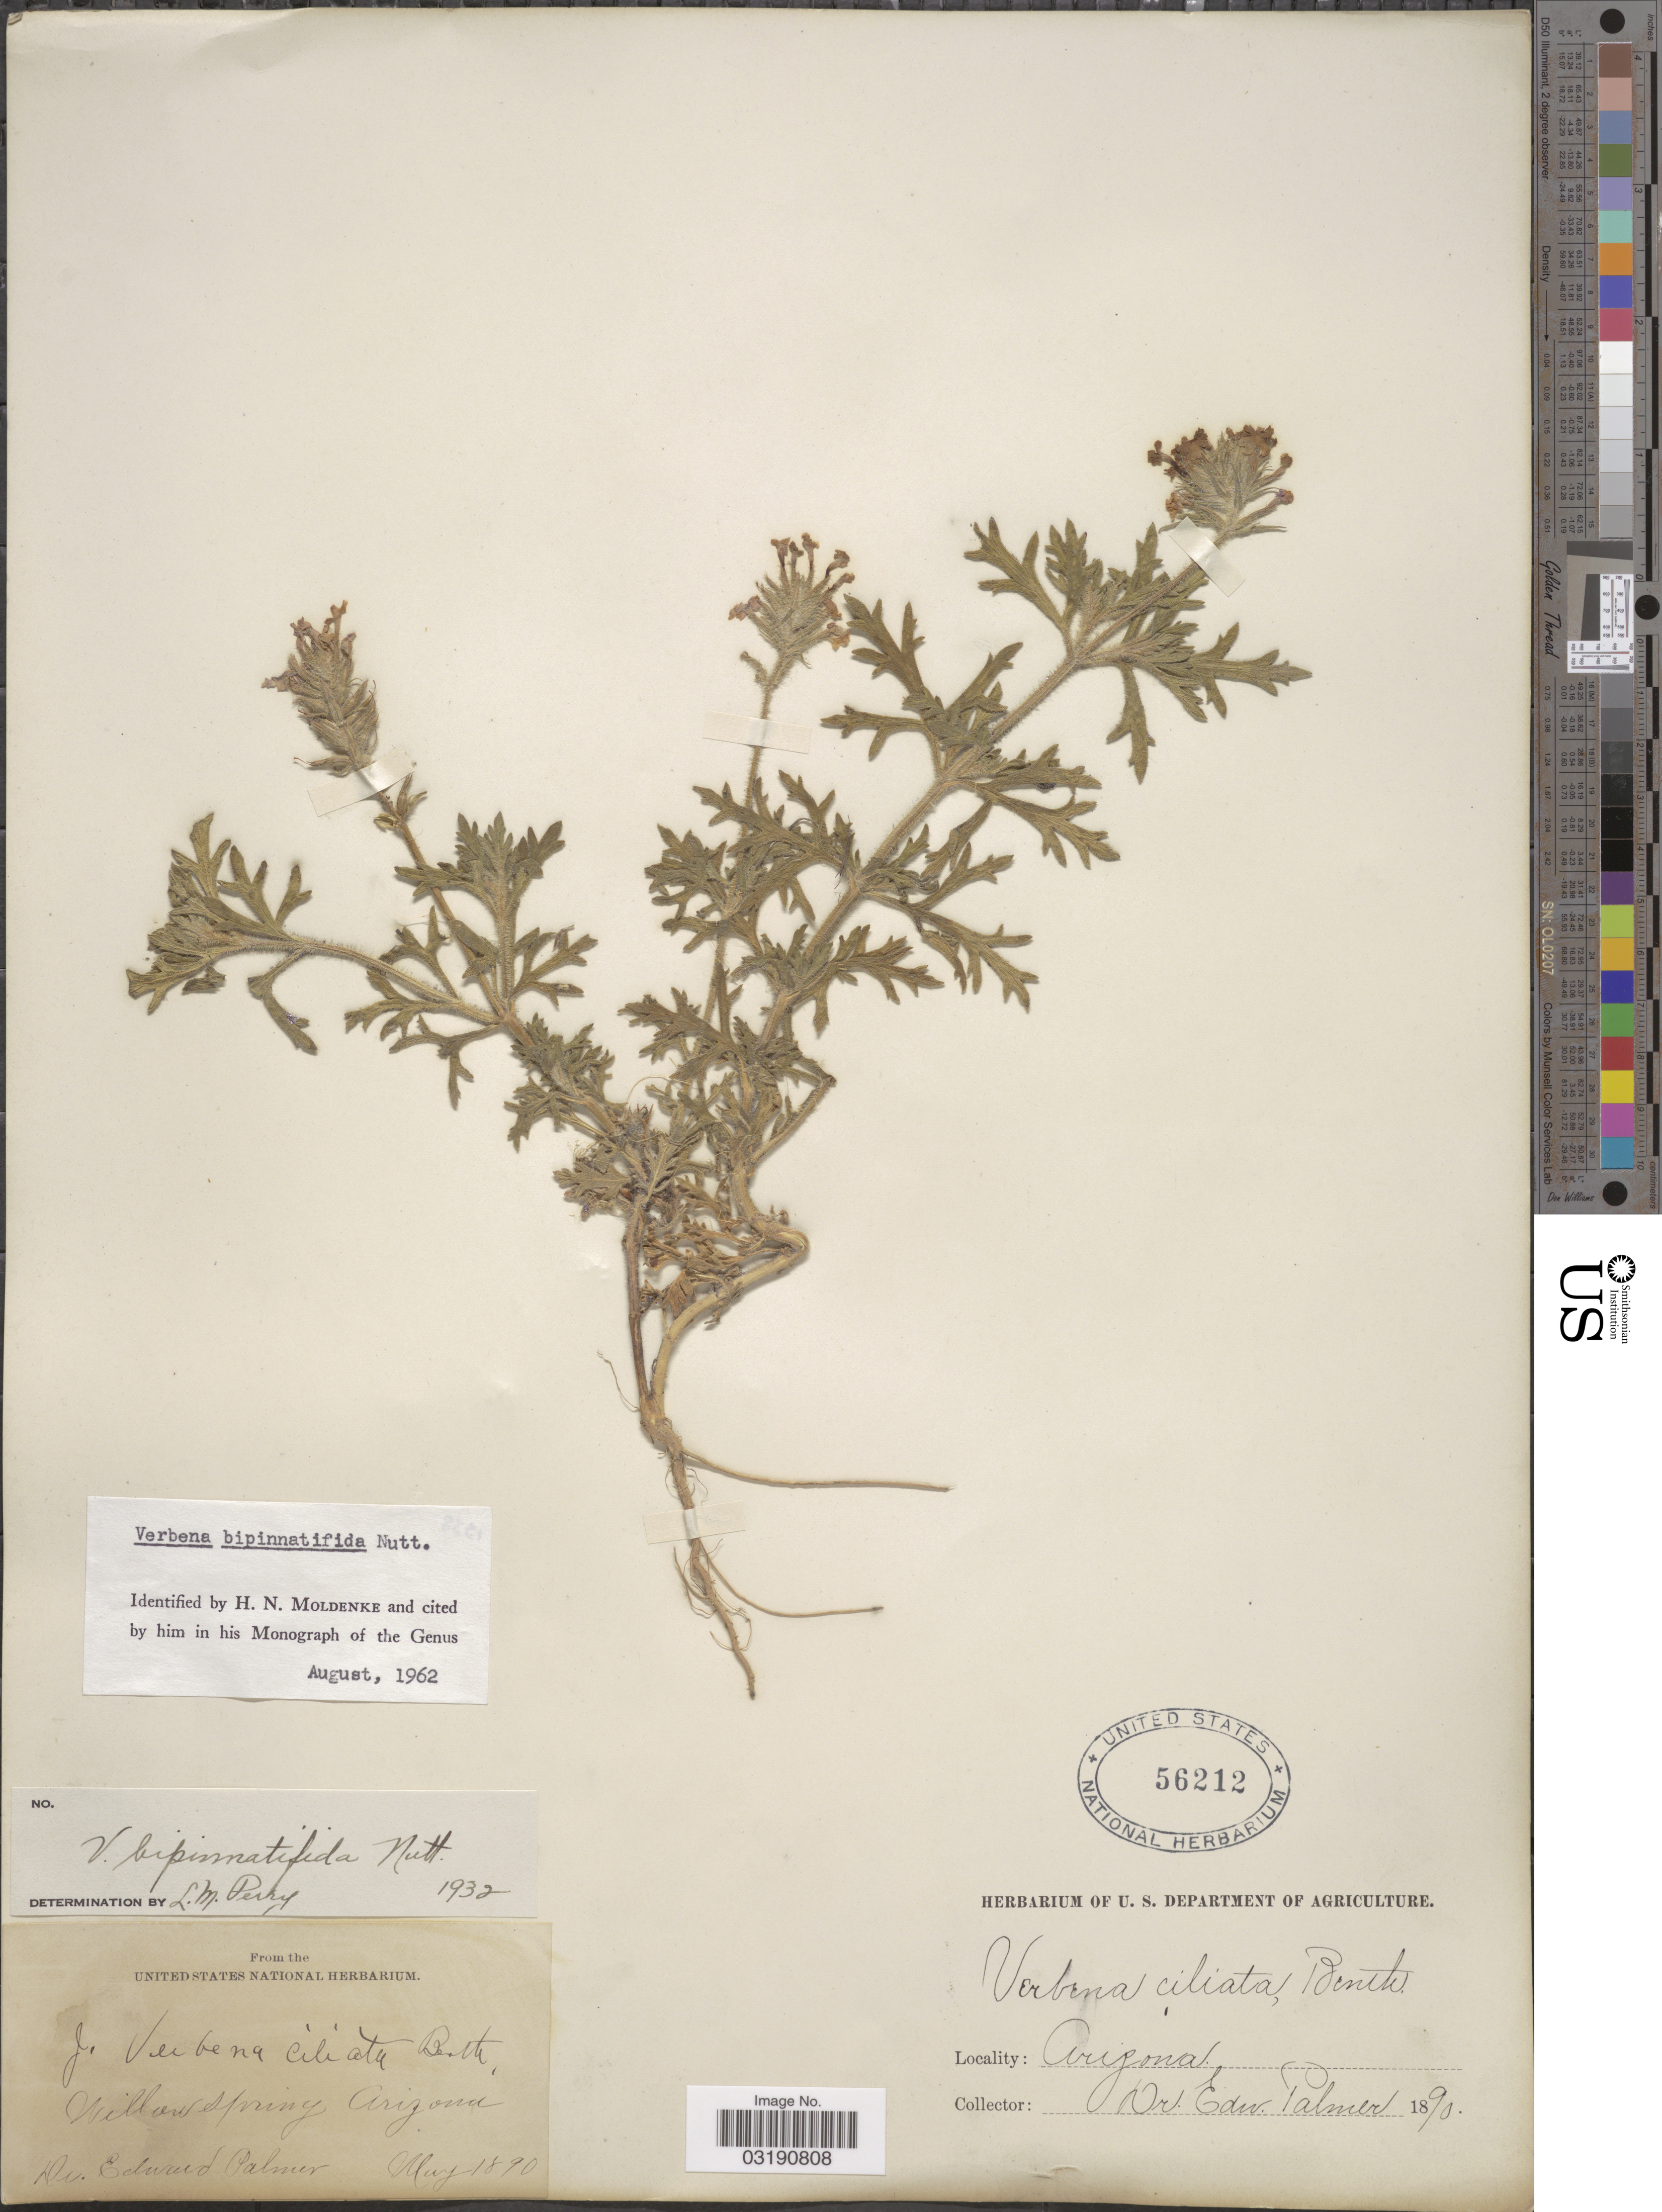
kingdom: Plantae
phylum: Tracheophyta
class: Magnoliopsida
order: Lamiales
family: Verbenaceae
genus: Verbena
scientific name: Verbena bipinnatifida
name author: (Schauer) Nutt.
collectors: E. Palmer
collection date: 1890-05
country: United States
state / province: Arizona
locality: Willow Spring.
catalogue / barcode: US 56212